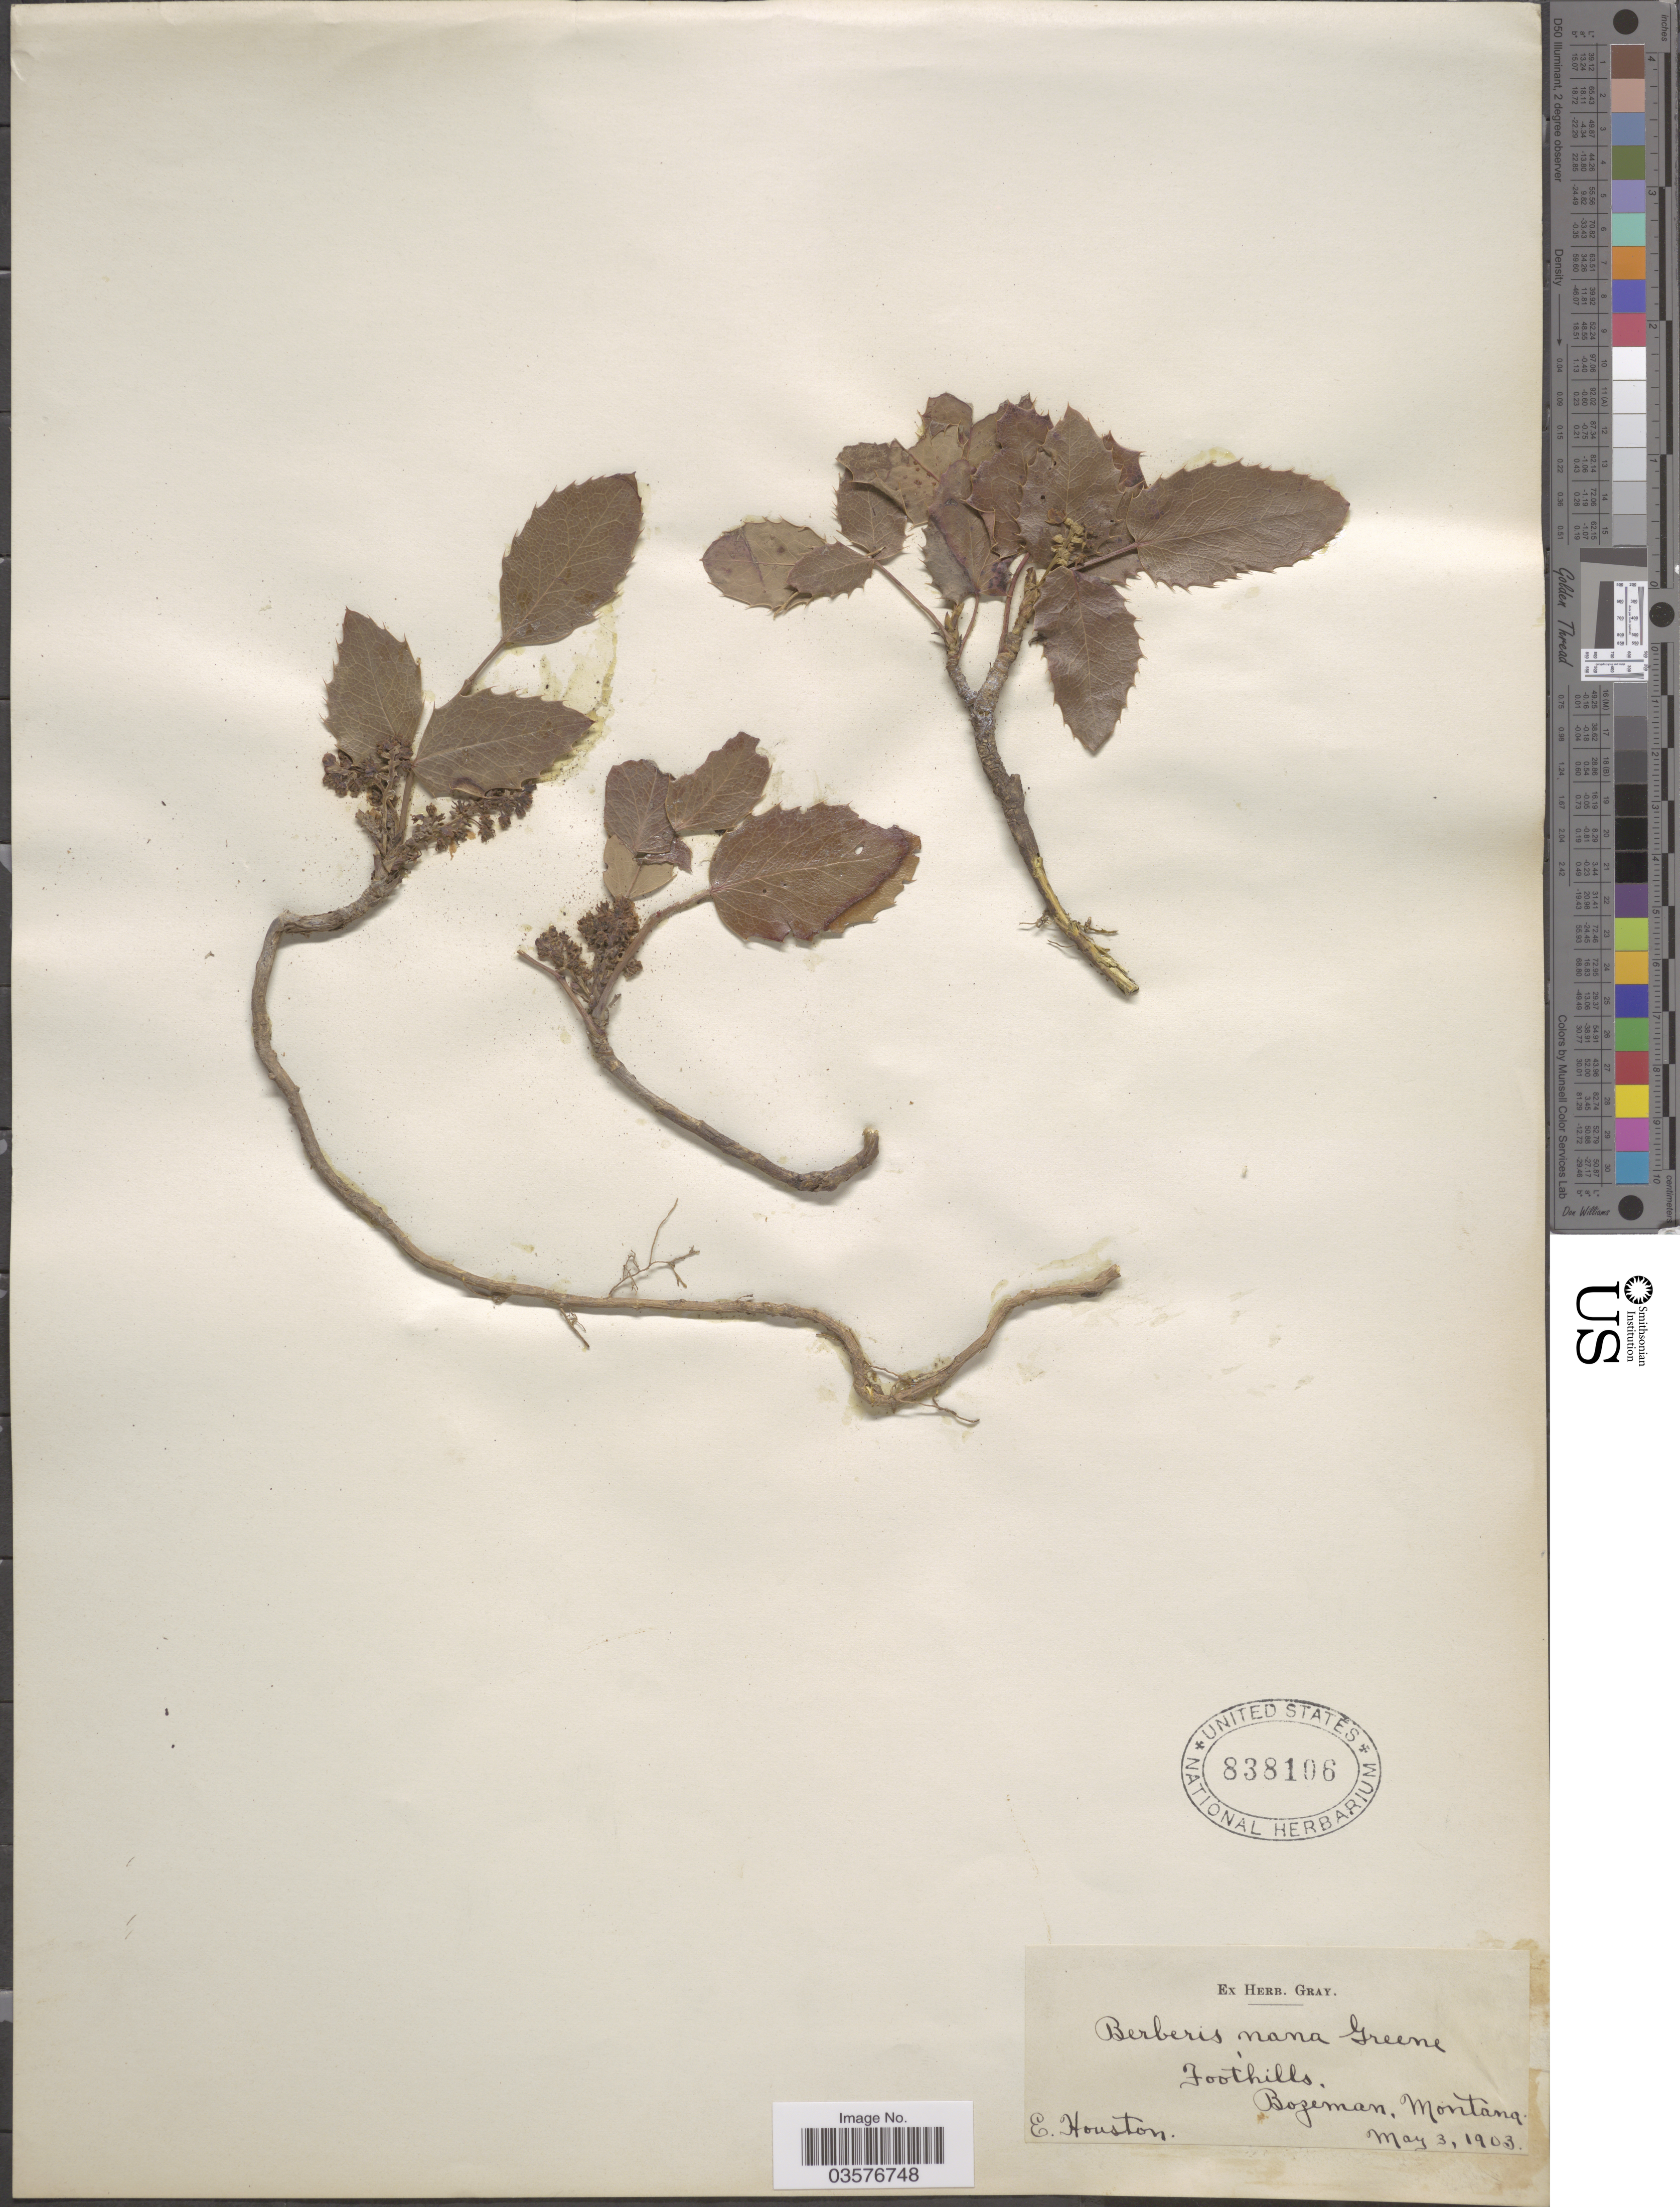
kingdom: Plantae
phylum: Tracheophyta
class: Magnoliopsida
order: Ranunculales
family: Berberidaceae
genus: Mahonia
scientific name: Mahonia repens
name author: (Lindl.) G. Don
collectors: E. Houston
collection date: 1903-05-03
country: United States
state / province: Montana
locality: Foothills, Bozeman.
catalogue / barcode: US 838106